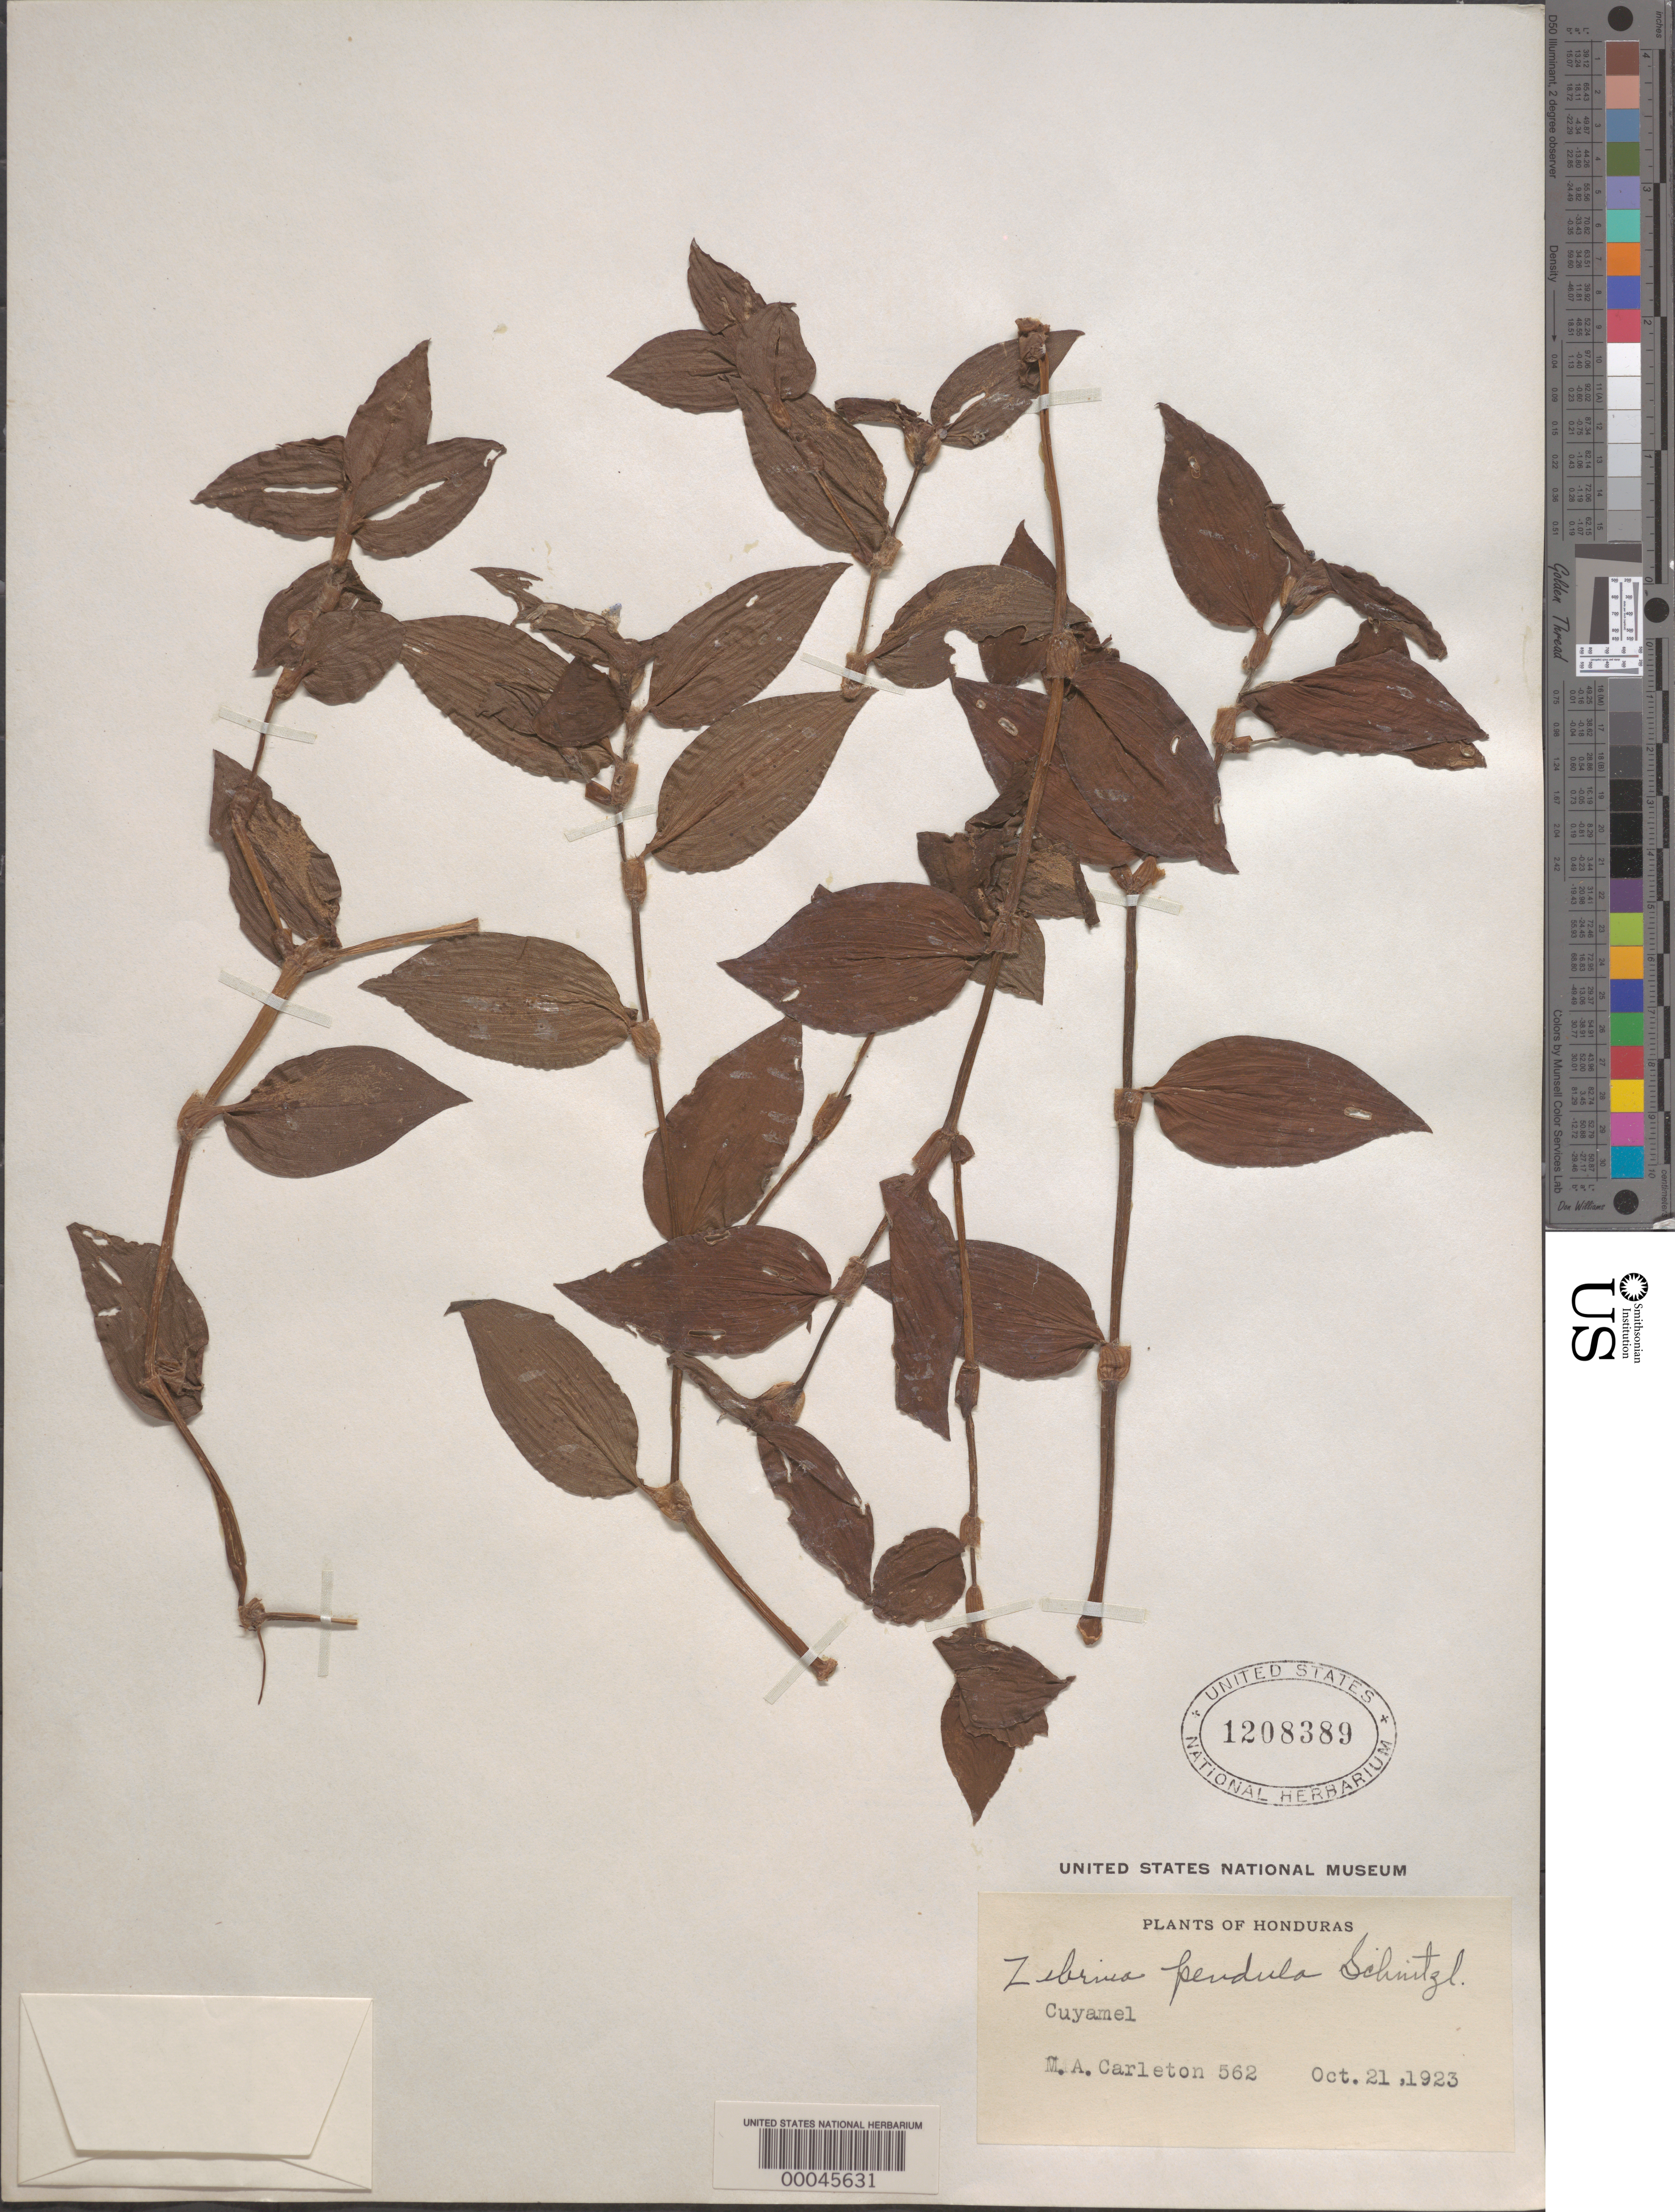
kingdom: Plantae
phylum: Tracheophyta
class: Liliopsida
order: Commelinales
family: Commelinaceae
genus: Tradescantia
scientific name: Tradescantia zebrina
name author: Bosse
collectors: M. A. Carleton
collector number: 562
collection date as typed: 21 Oct 1923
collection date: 1923-10-21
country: Honduras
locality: Cuyamel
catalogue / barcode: US 1208389